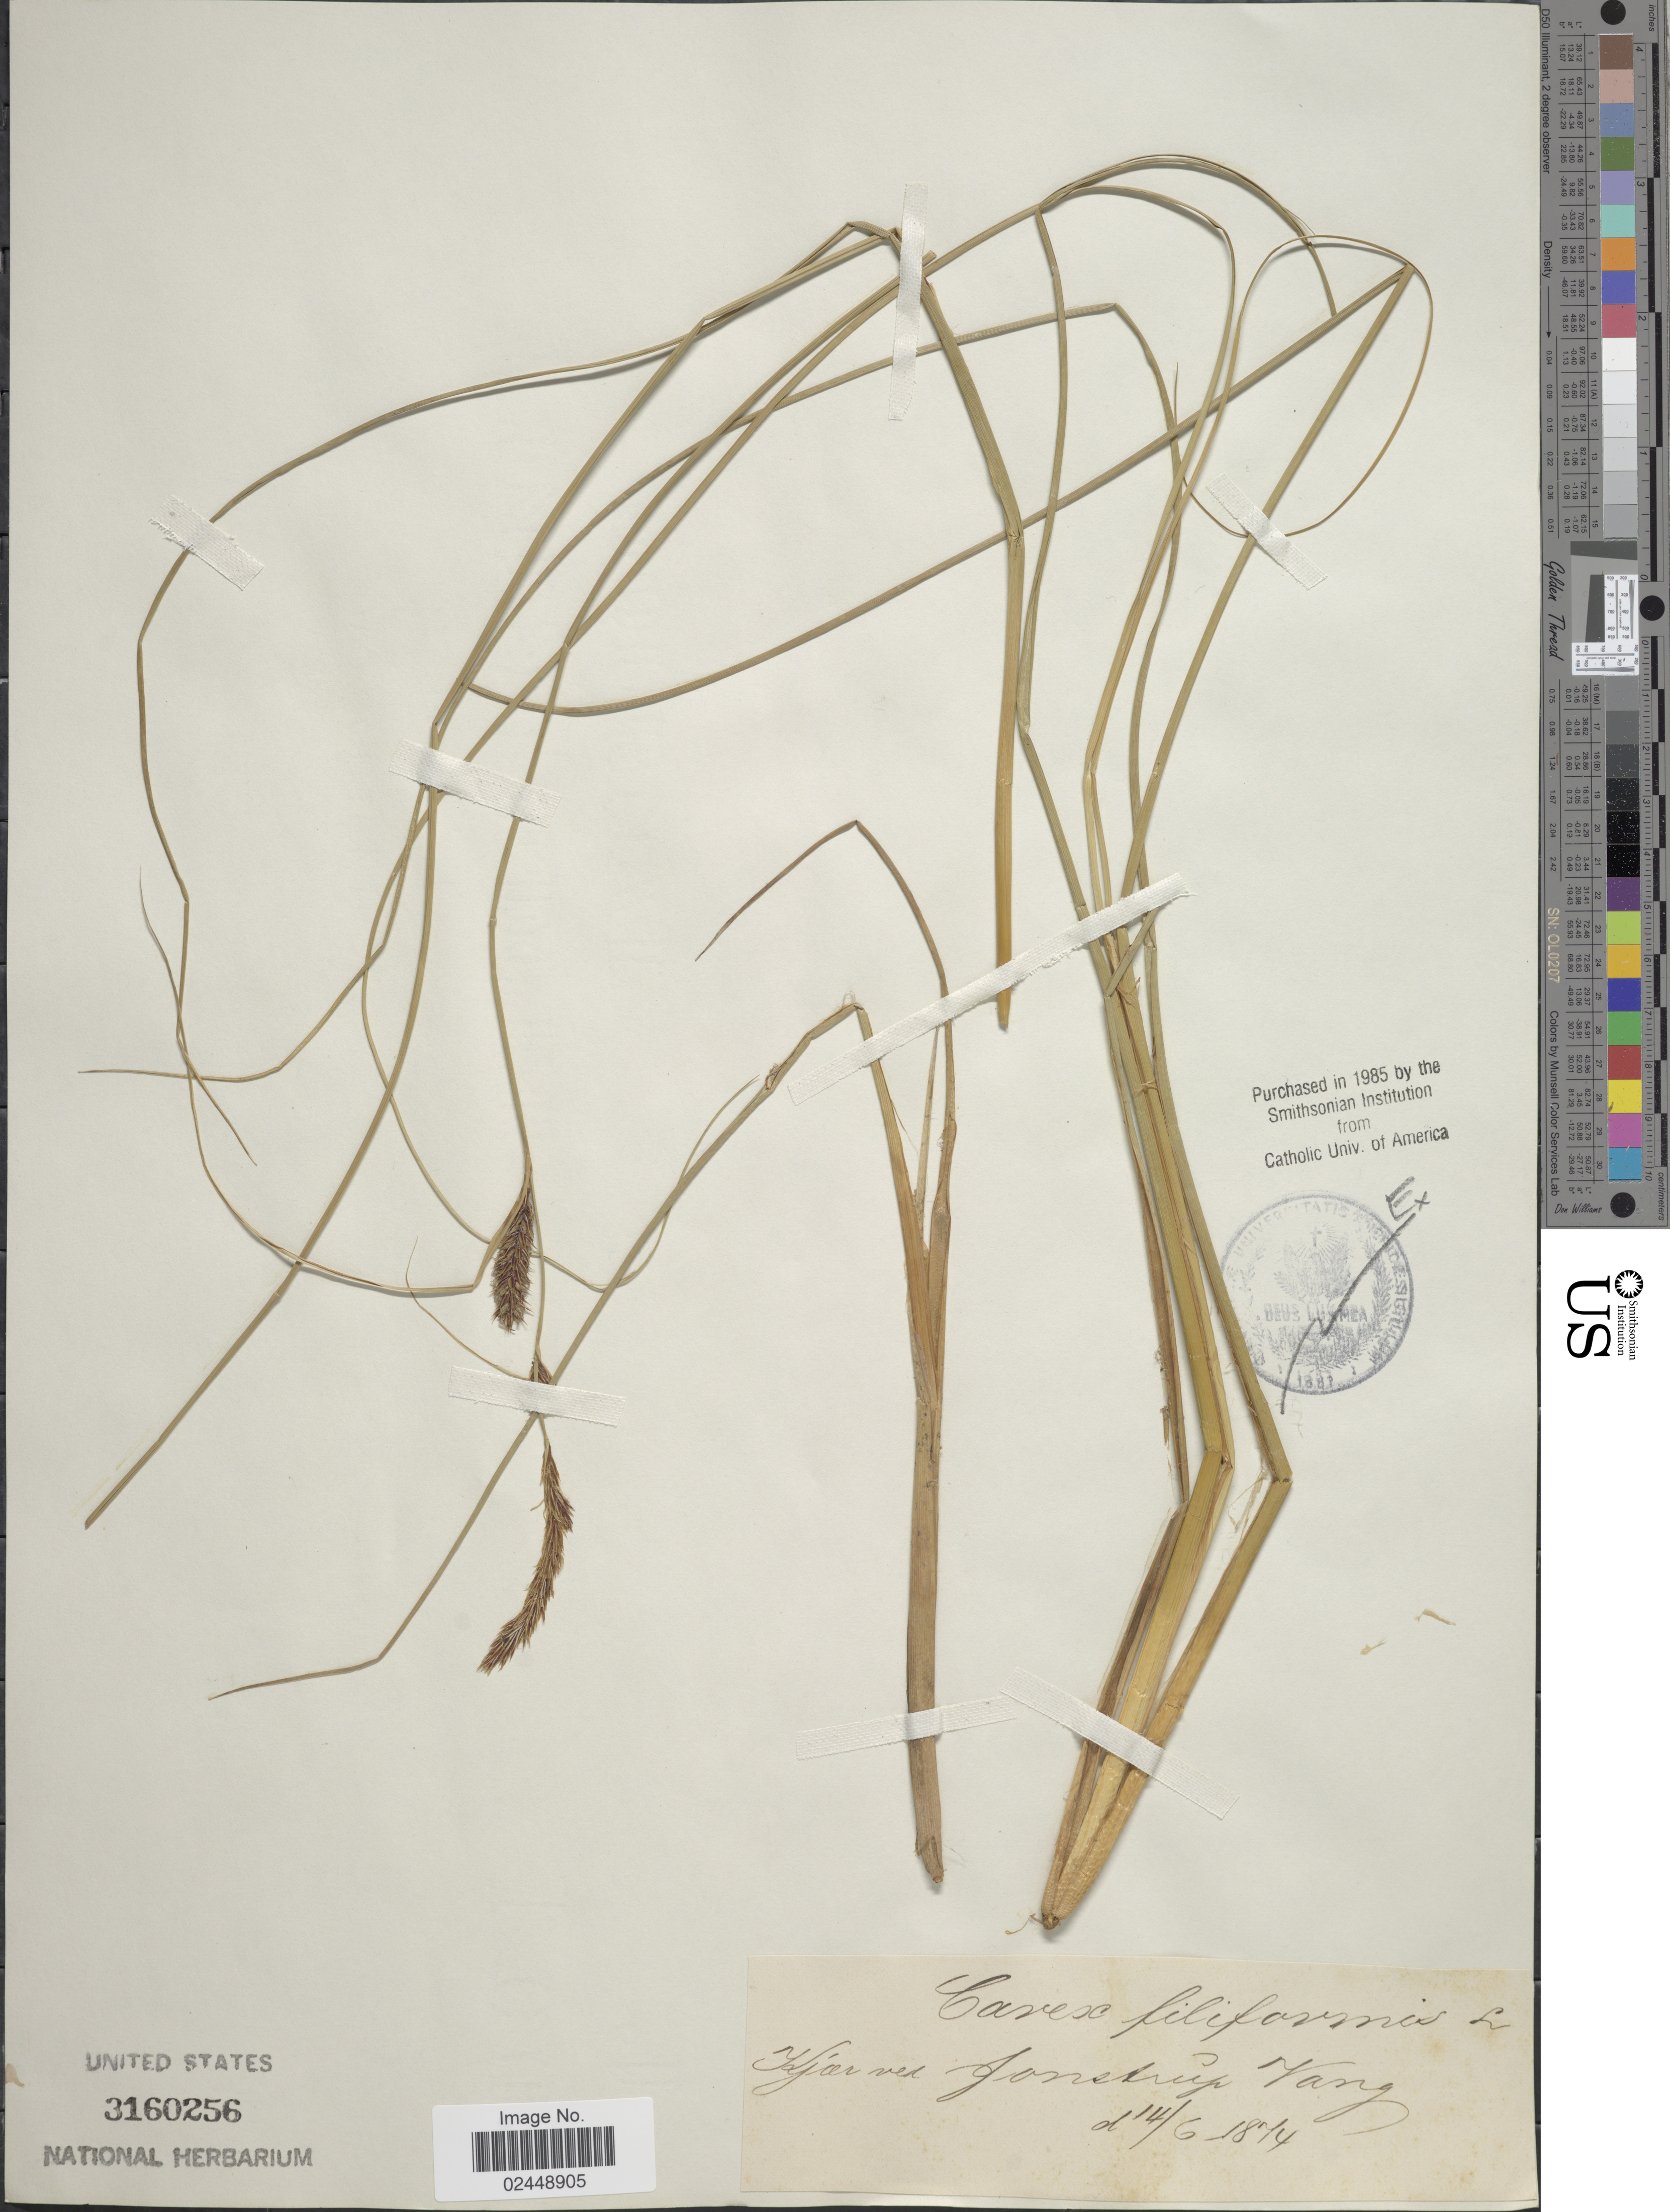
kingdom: Plantae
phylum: Tracheophyta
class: Liliopsida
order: Poales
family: Cyperaceae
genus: Carex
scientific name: Carex lasiocarpa var. lasiocarpa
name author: Ehrh.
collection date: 1874-06-14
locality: Kjarved Jonstrup Vang [interpreted]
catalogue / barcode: US 3160256